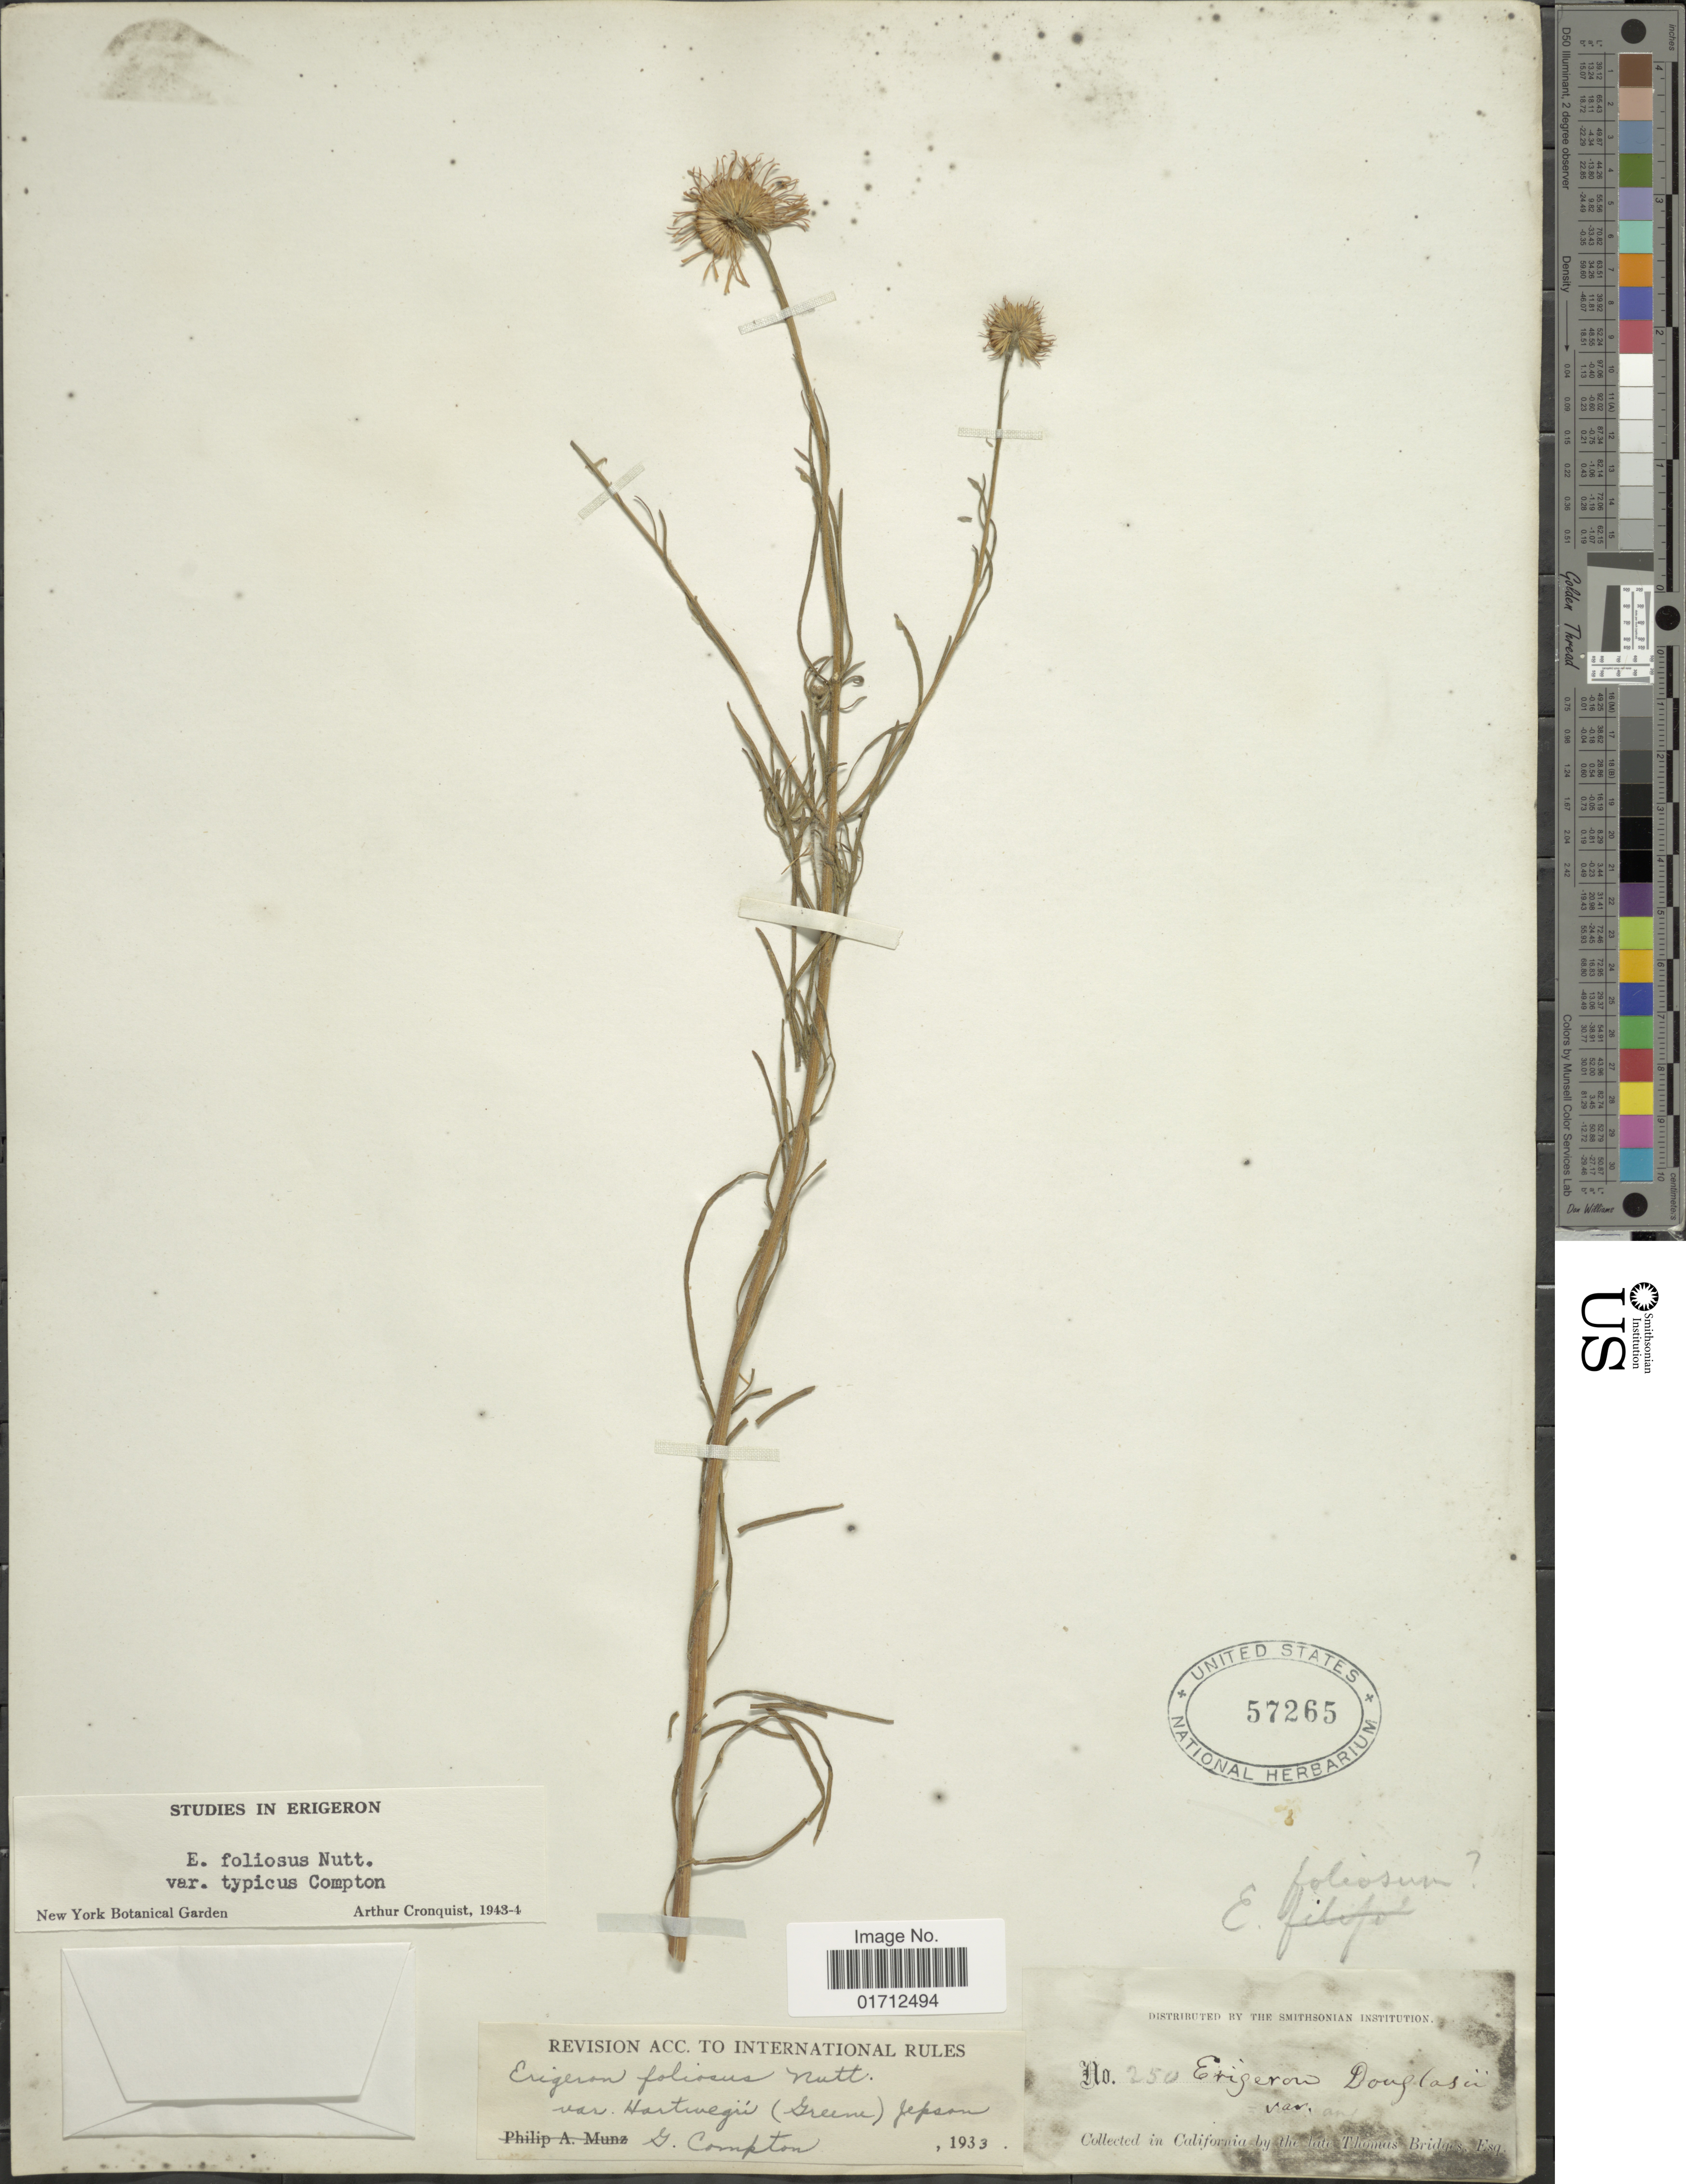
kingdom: Plantae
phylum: Tracheophyta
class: Magnoliopsida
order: Asterales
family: Asteraceae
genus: Erigeron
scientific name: Erigeron foliosus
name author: Nutt.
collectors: T. Bridges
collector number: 250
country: United States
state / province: California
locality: California.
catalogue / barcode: US 57265